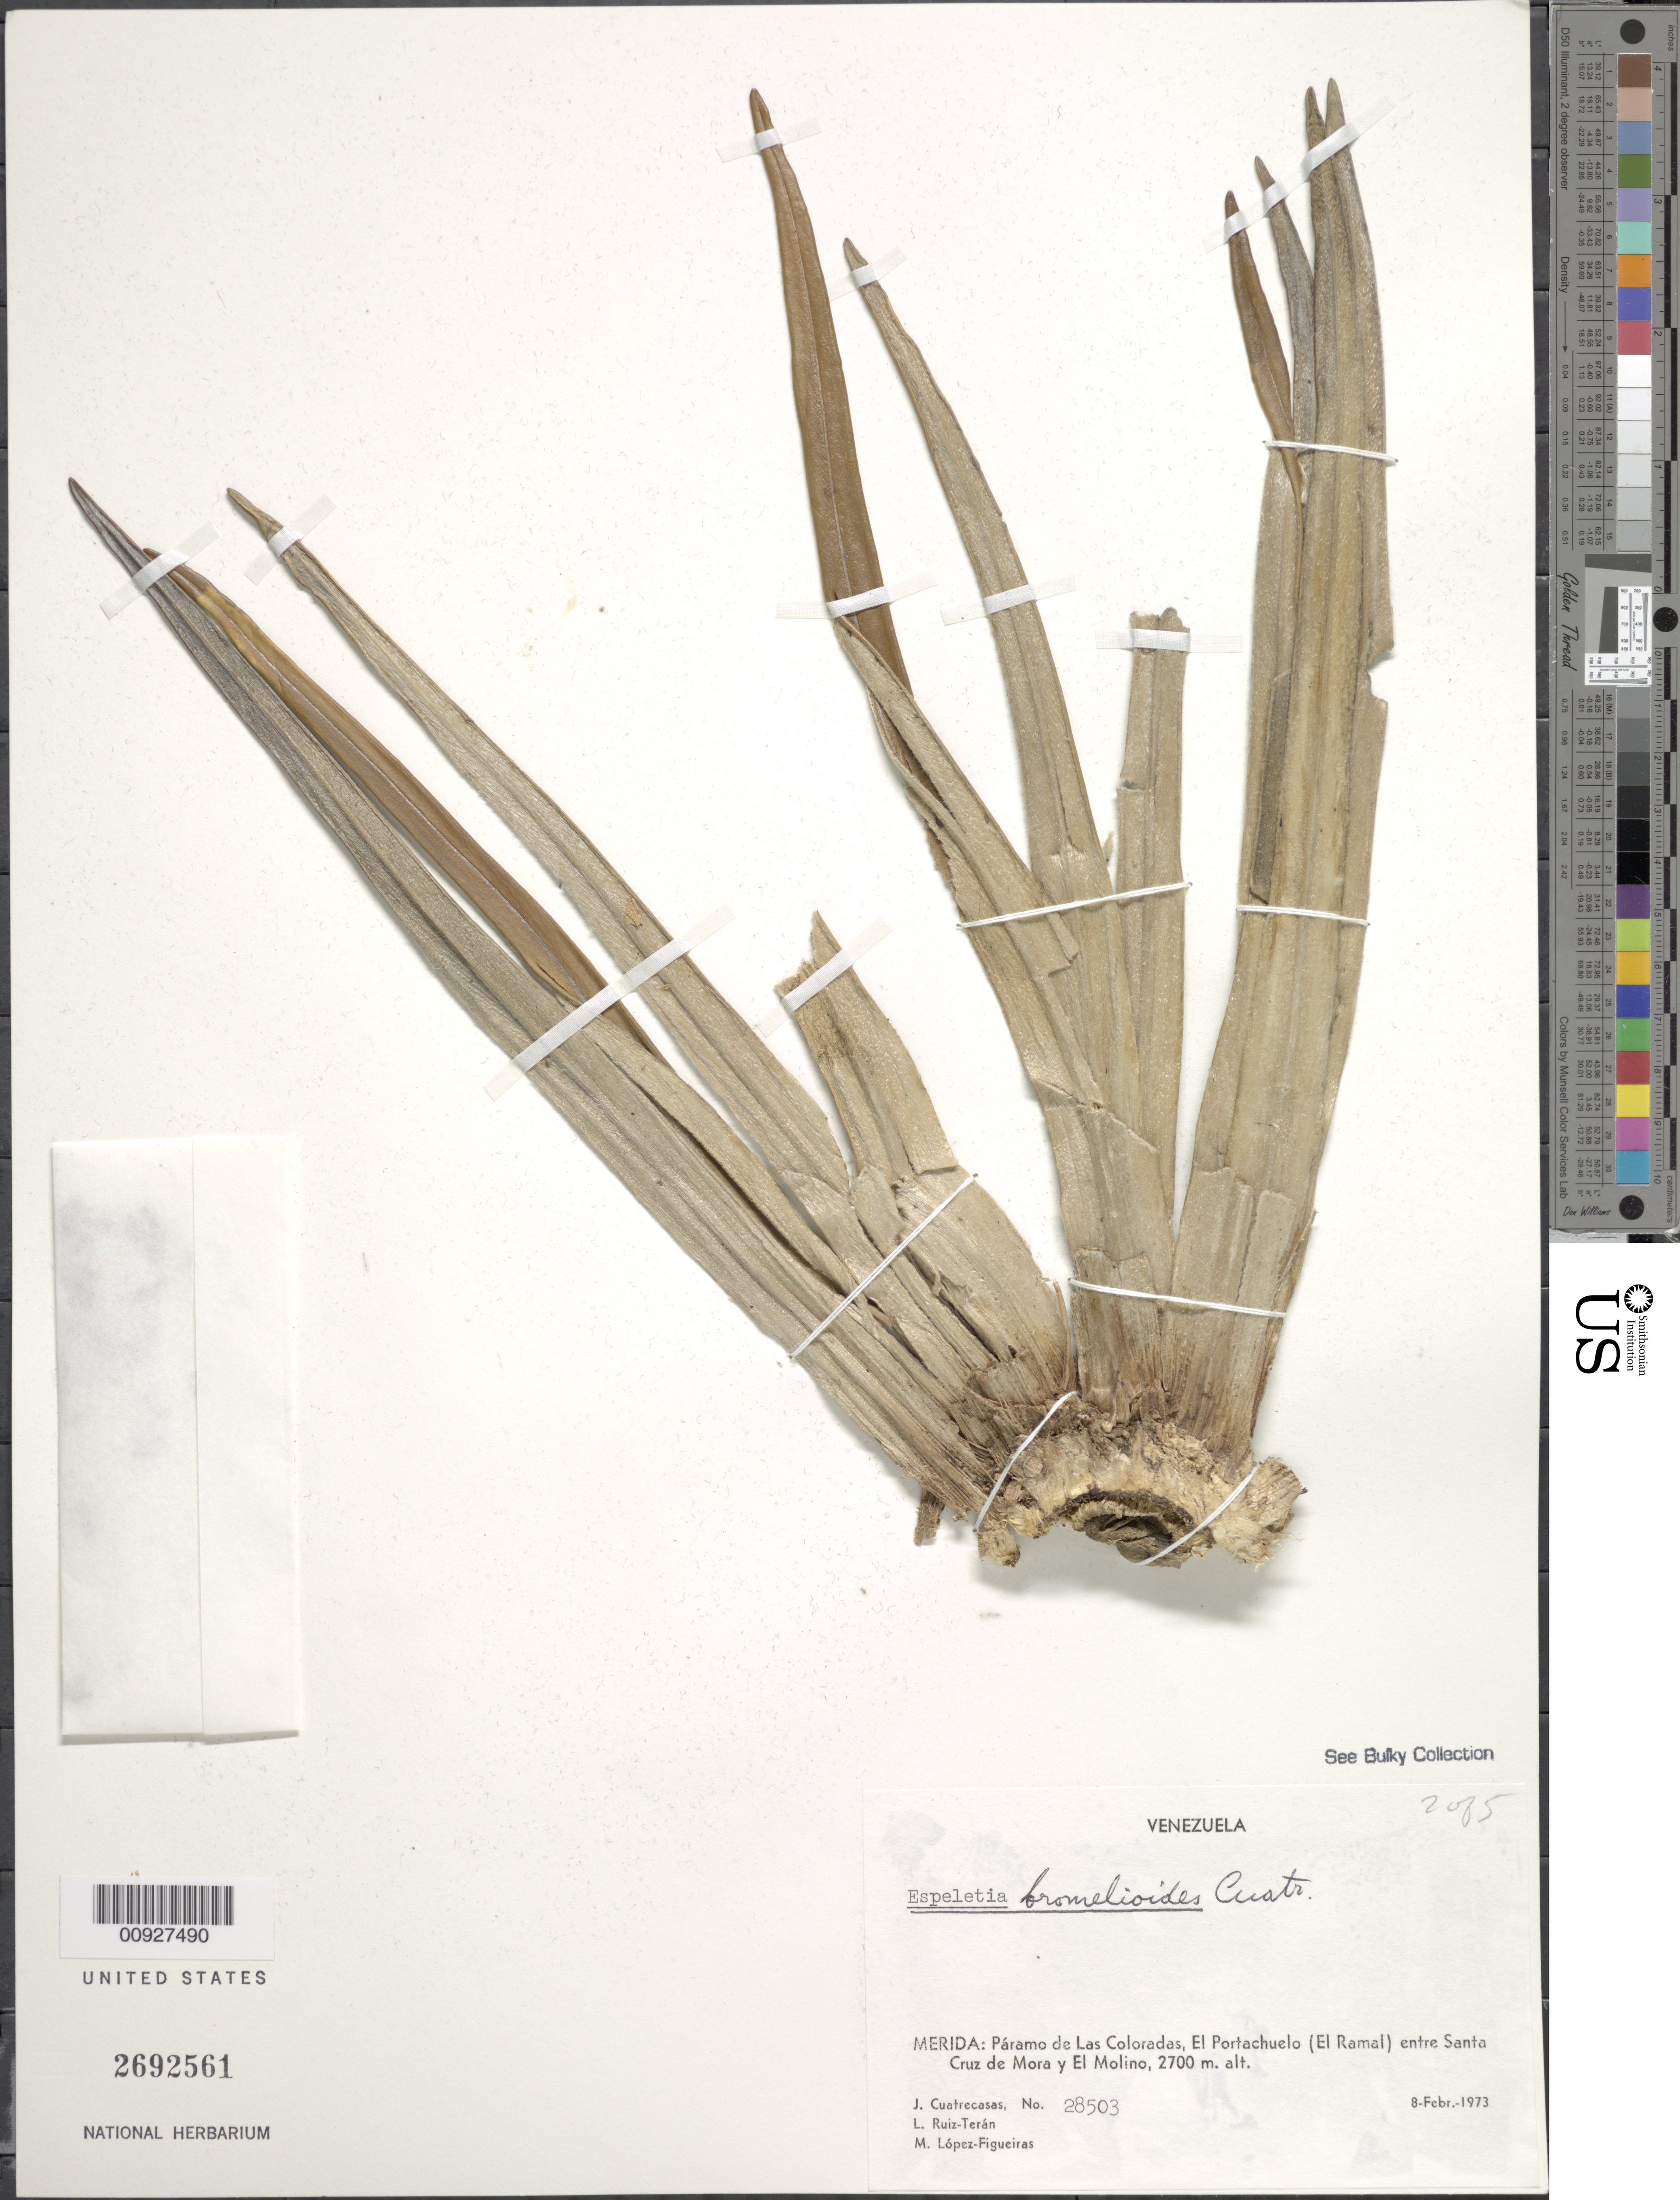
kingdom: Plantae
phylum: Tracheophyta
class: Magnoliopsida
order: Asterales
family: Asteraceae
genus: Ruilopezia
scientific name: Ruilopezia bromelioides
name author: (Cuatrec.) Cuatrec.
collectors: J. Cuatrecasas, L. E. Ruíz-Terán & M. López Figueiras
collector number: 28503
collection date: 1973-02-08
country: Venezuela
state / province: Mérida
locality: Paramo de Las Coloradas, El Portachuelo (El Ramal) entre Santa Cruz de Mora y El Molino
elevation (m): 2700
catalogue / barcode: US 2692561